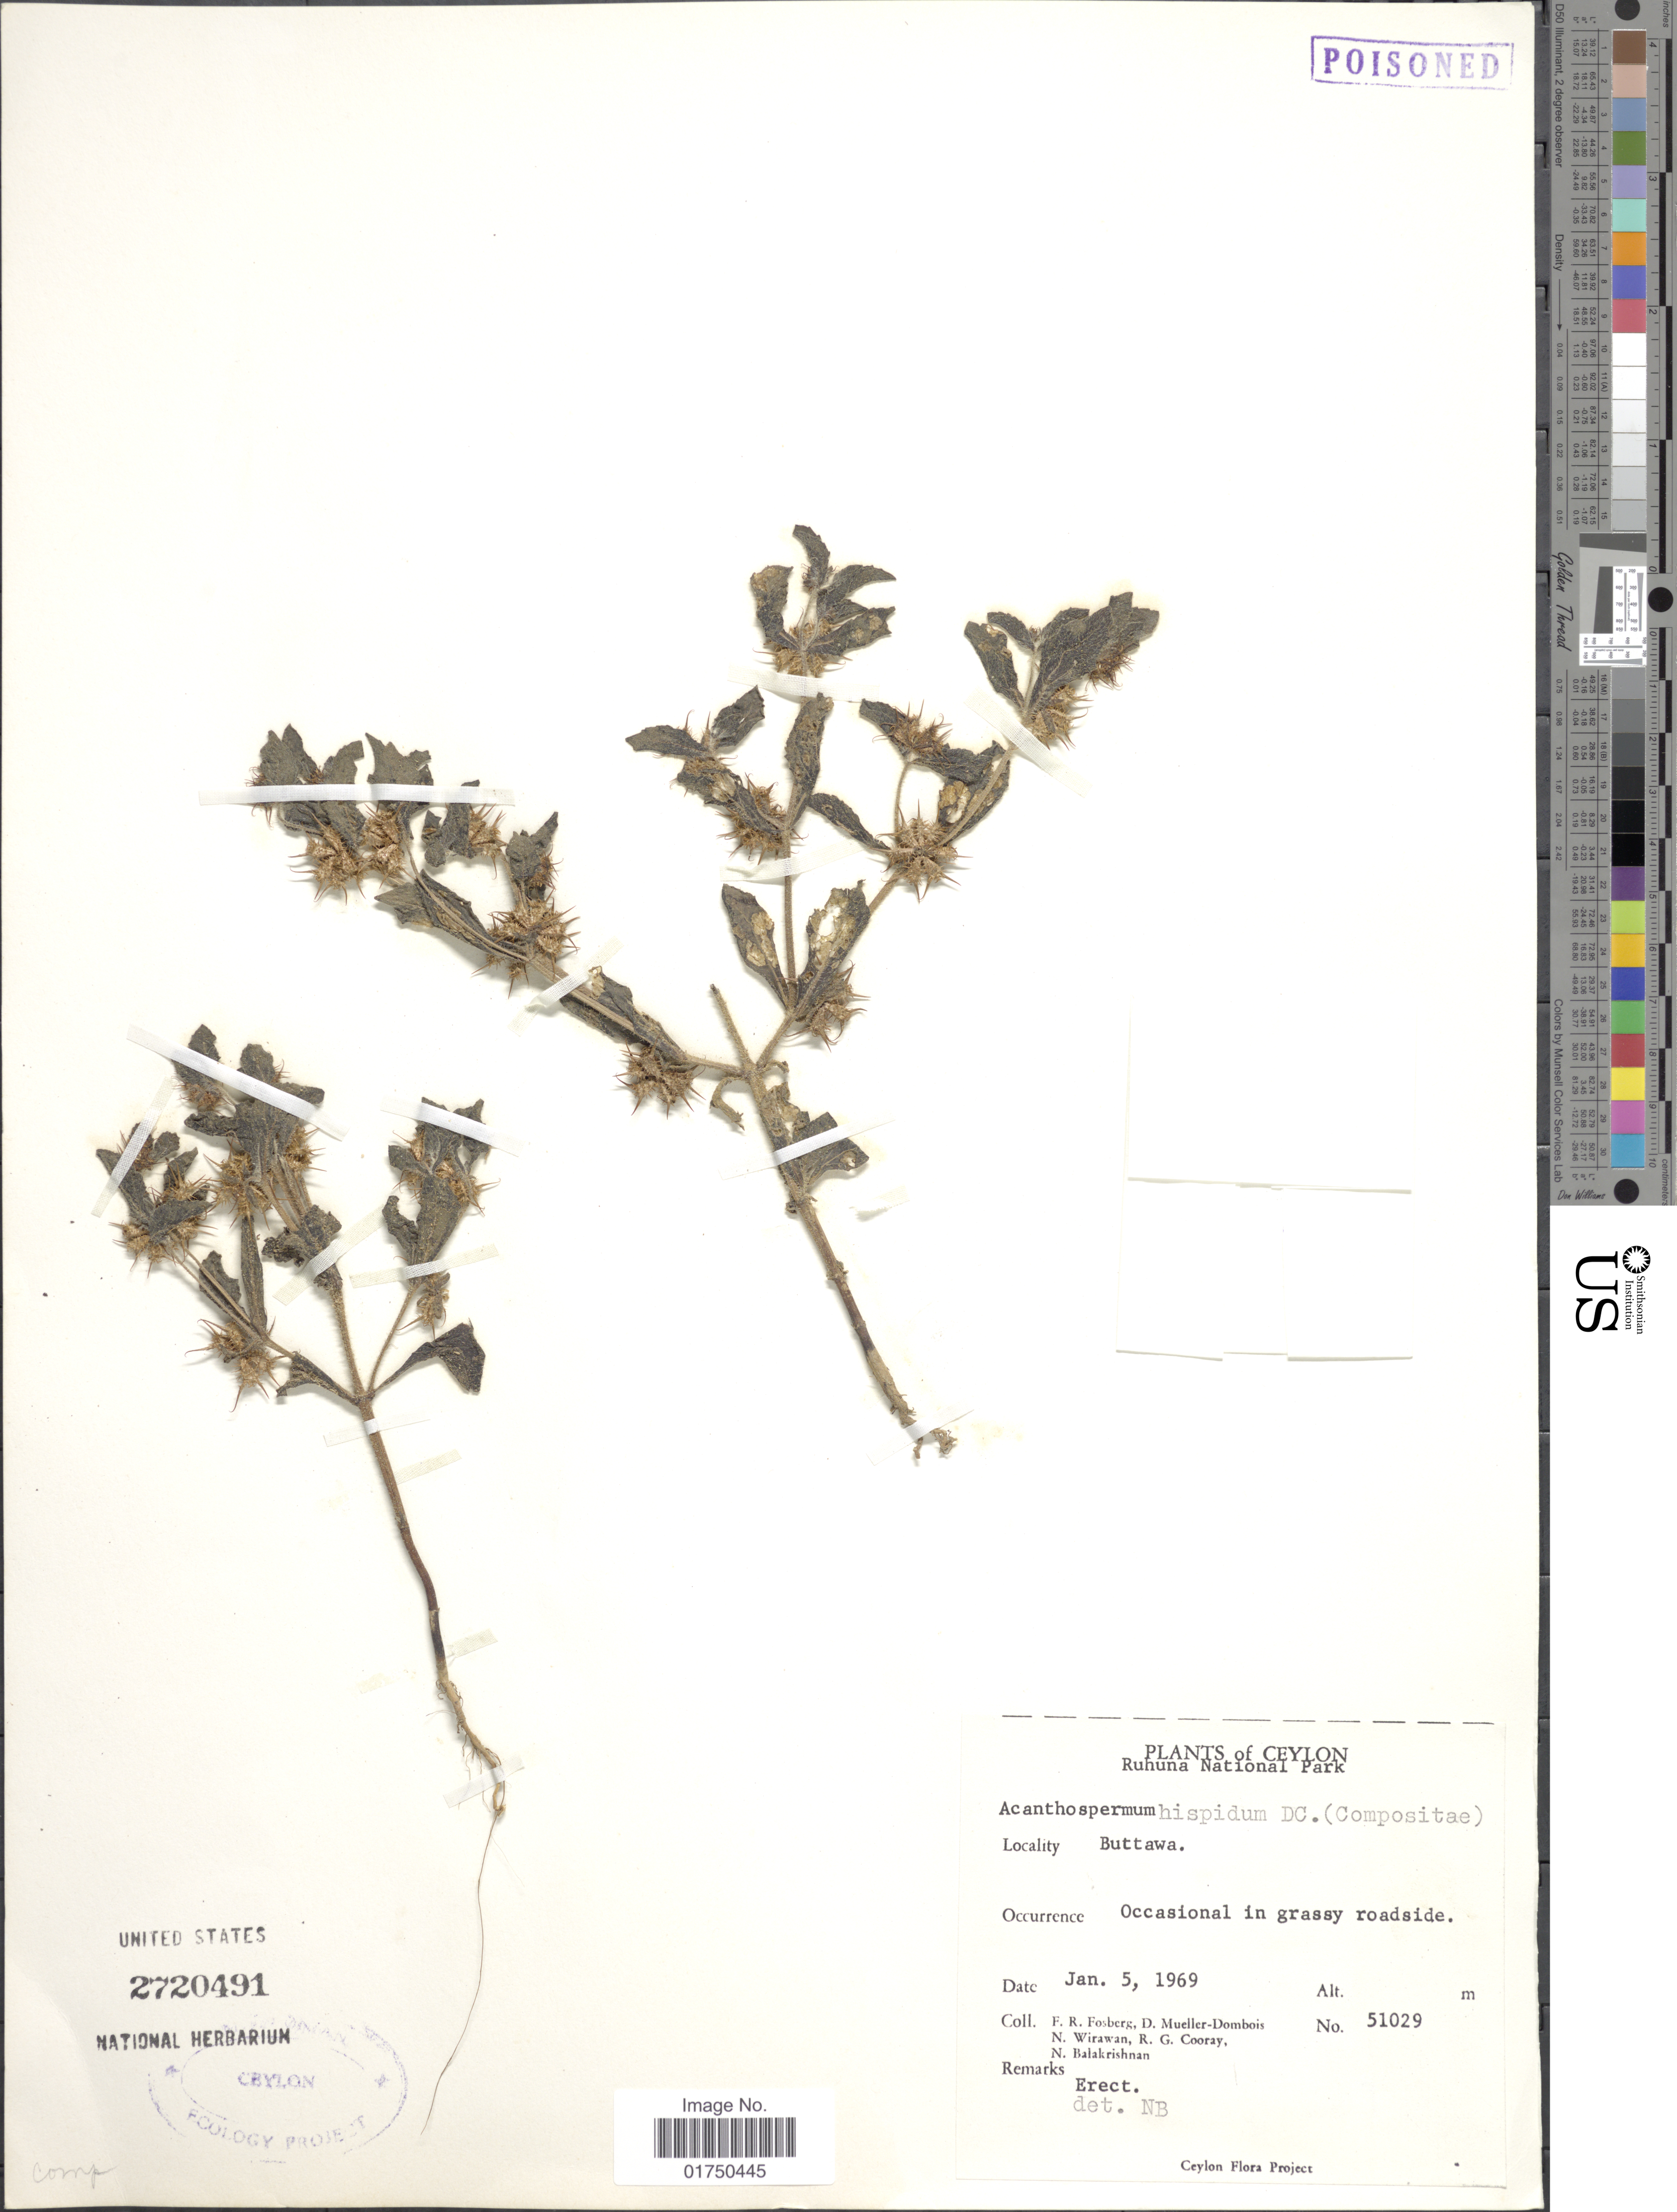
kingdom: Plantae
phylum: Tracheophyta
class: Magnoliopsida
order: Asterales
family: Asteraceae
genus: Acanthospermum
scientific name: Acanthospermum hispidum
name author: DC.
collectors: F. R. Fosberg, D. Mueller-Dombois, N. Wirawan, R. Cooray & N. Balakrishnan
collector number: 51029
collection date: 1969-01-05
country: Sri Lanka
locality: Ceylon. Ruhuna National Park. Buttawa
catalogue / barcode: US 2720491